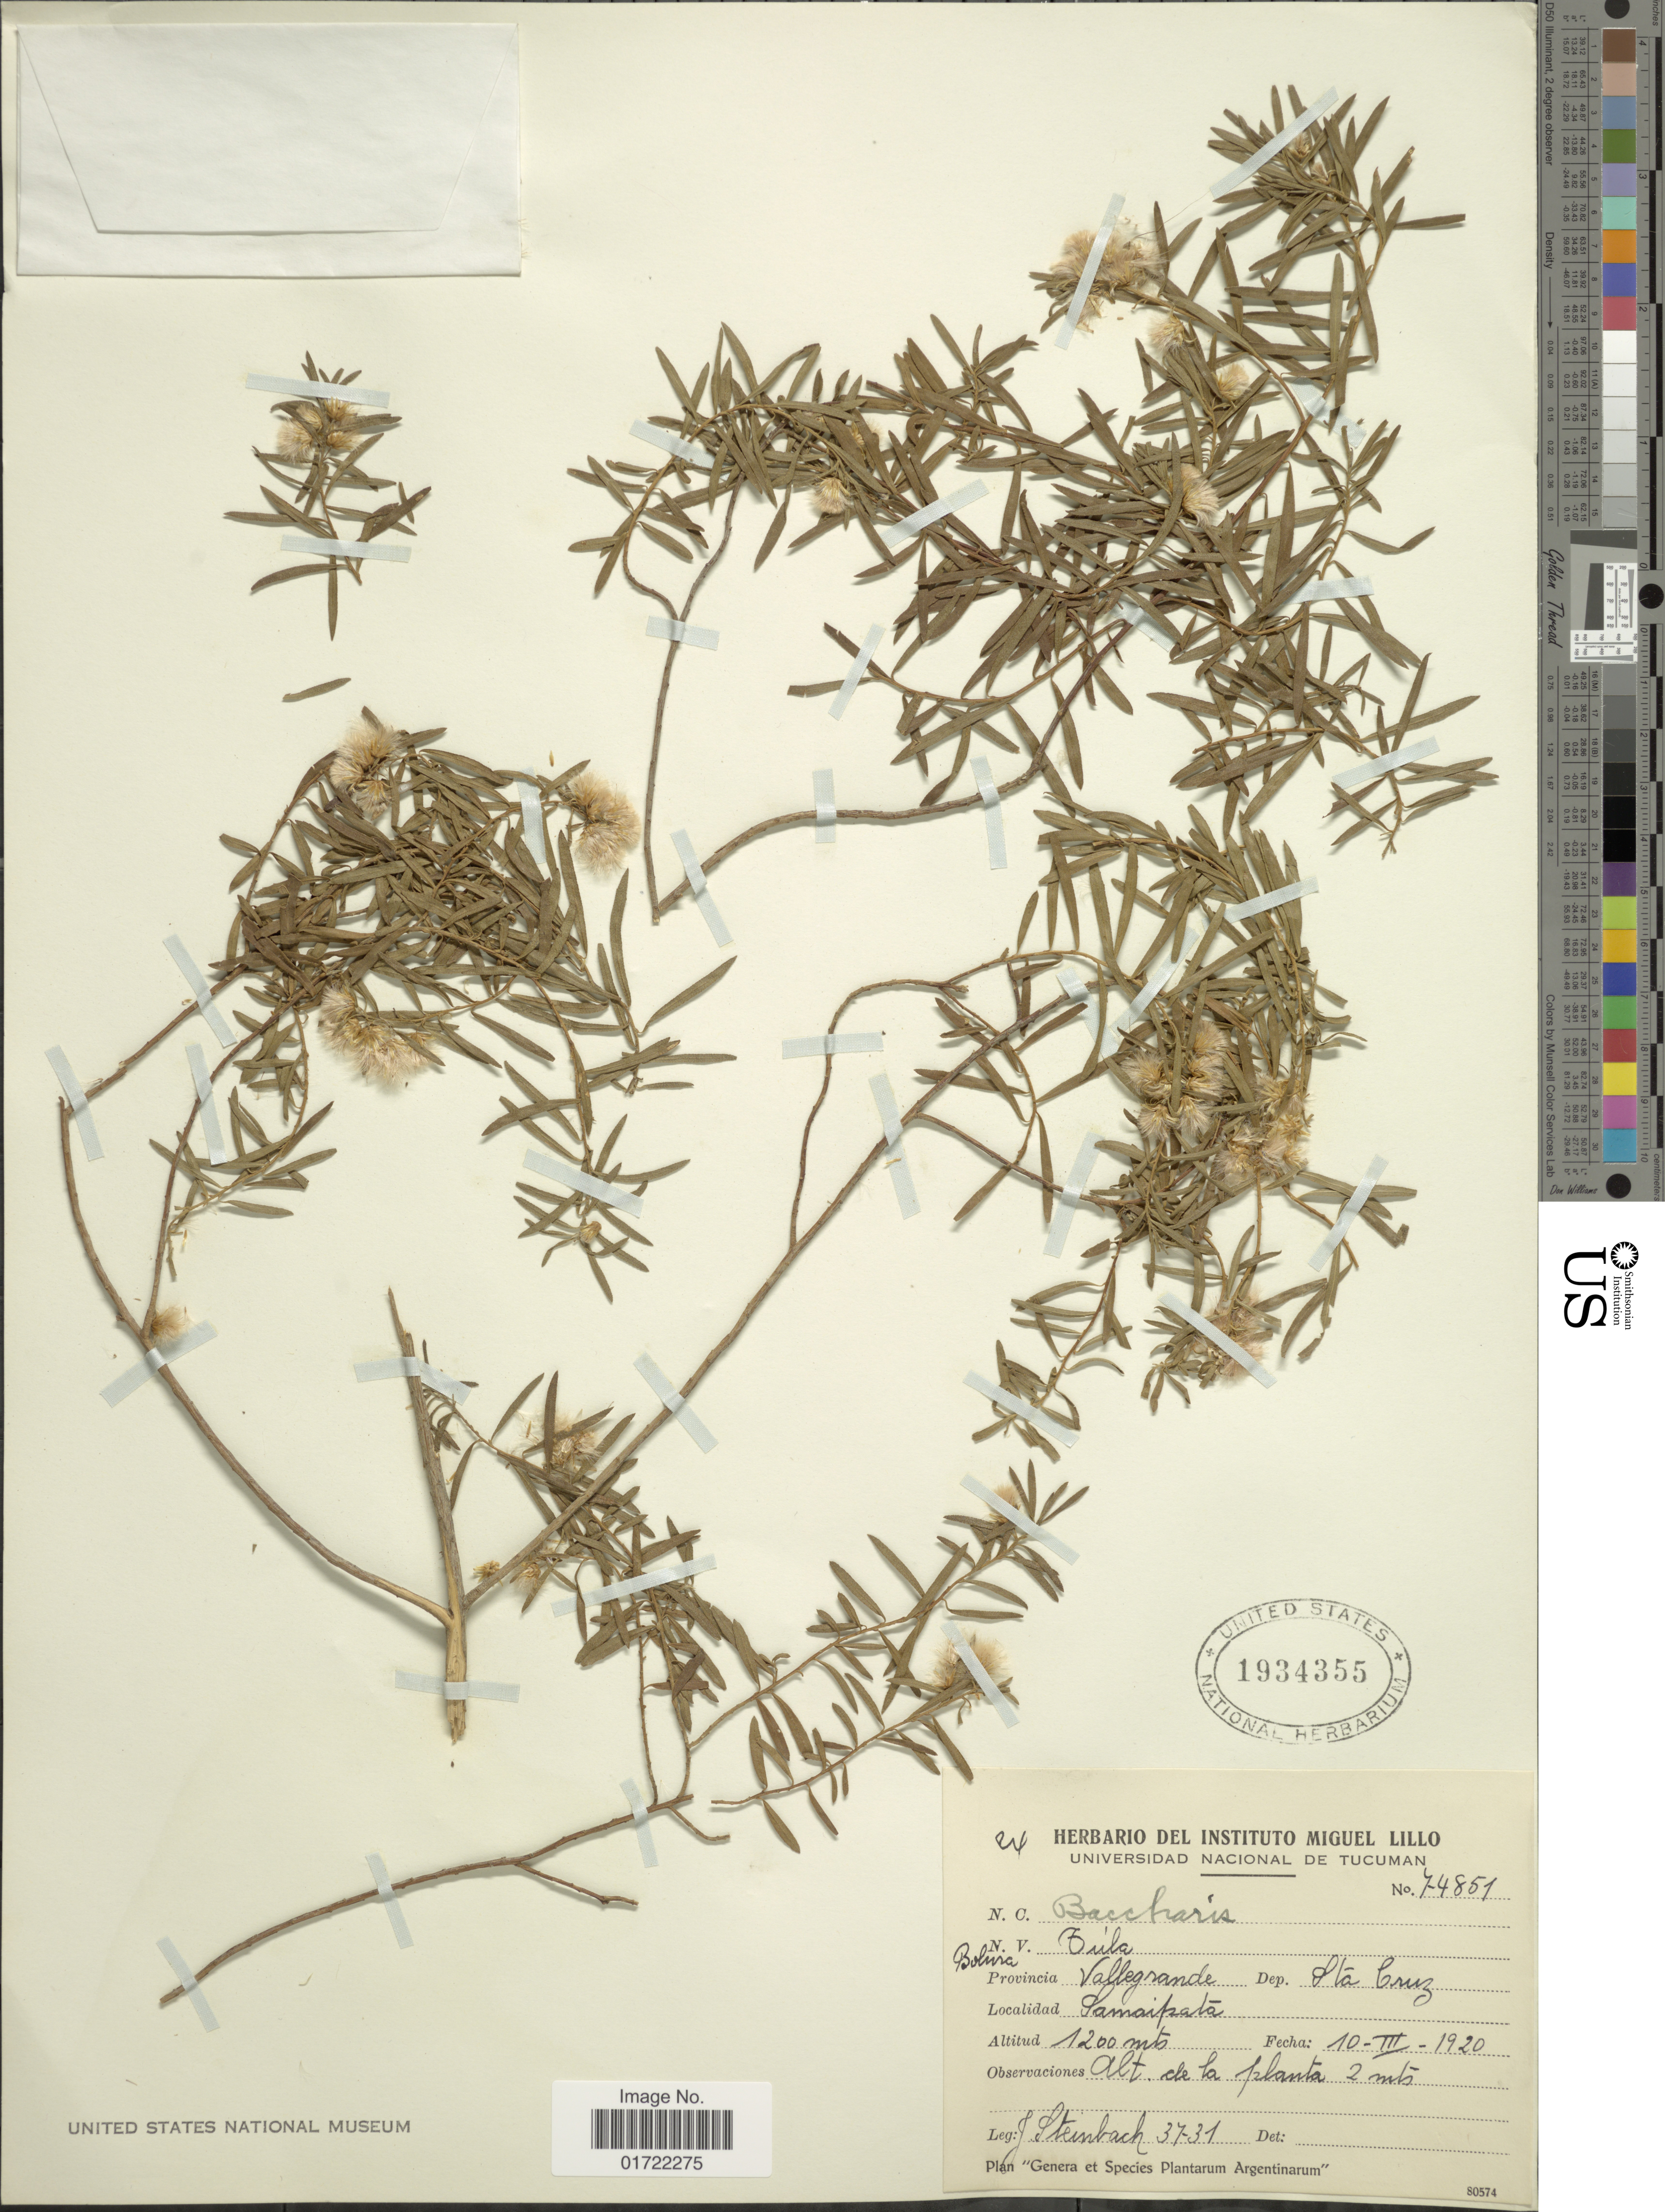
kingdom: Plantae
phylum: Tracheophyta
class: Magnoliopsida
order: Asterales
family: Asteraceae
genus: Baccharis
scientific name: Baccharis dracunculifolia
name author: DC.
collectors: J. Steinbach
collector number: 3731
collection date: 1920-03-10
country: Bolivia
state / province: Santa Cruz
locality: Vallegrande, Samaipata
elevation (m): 1200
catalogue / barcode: US 1934355